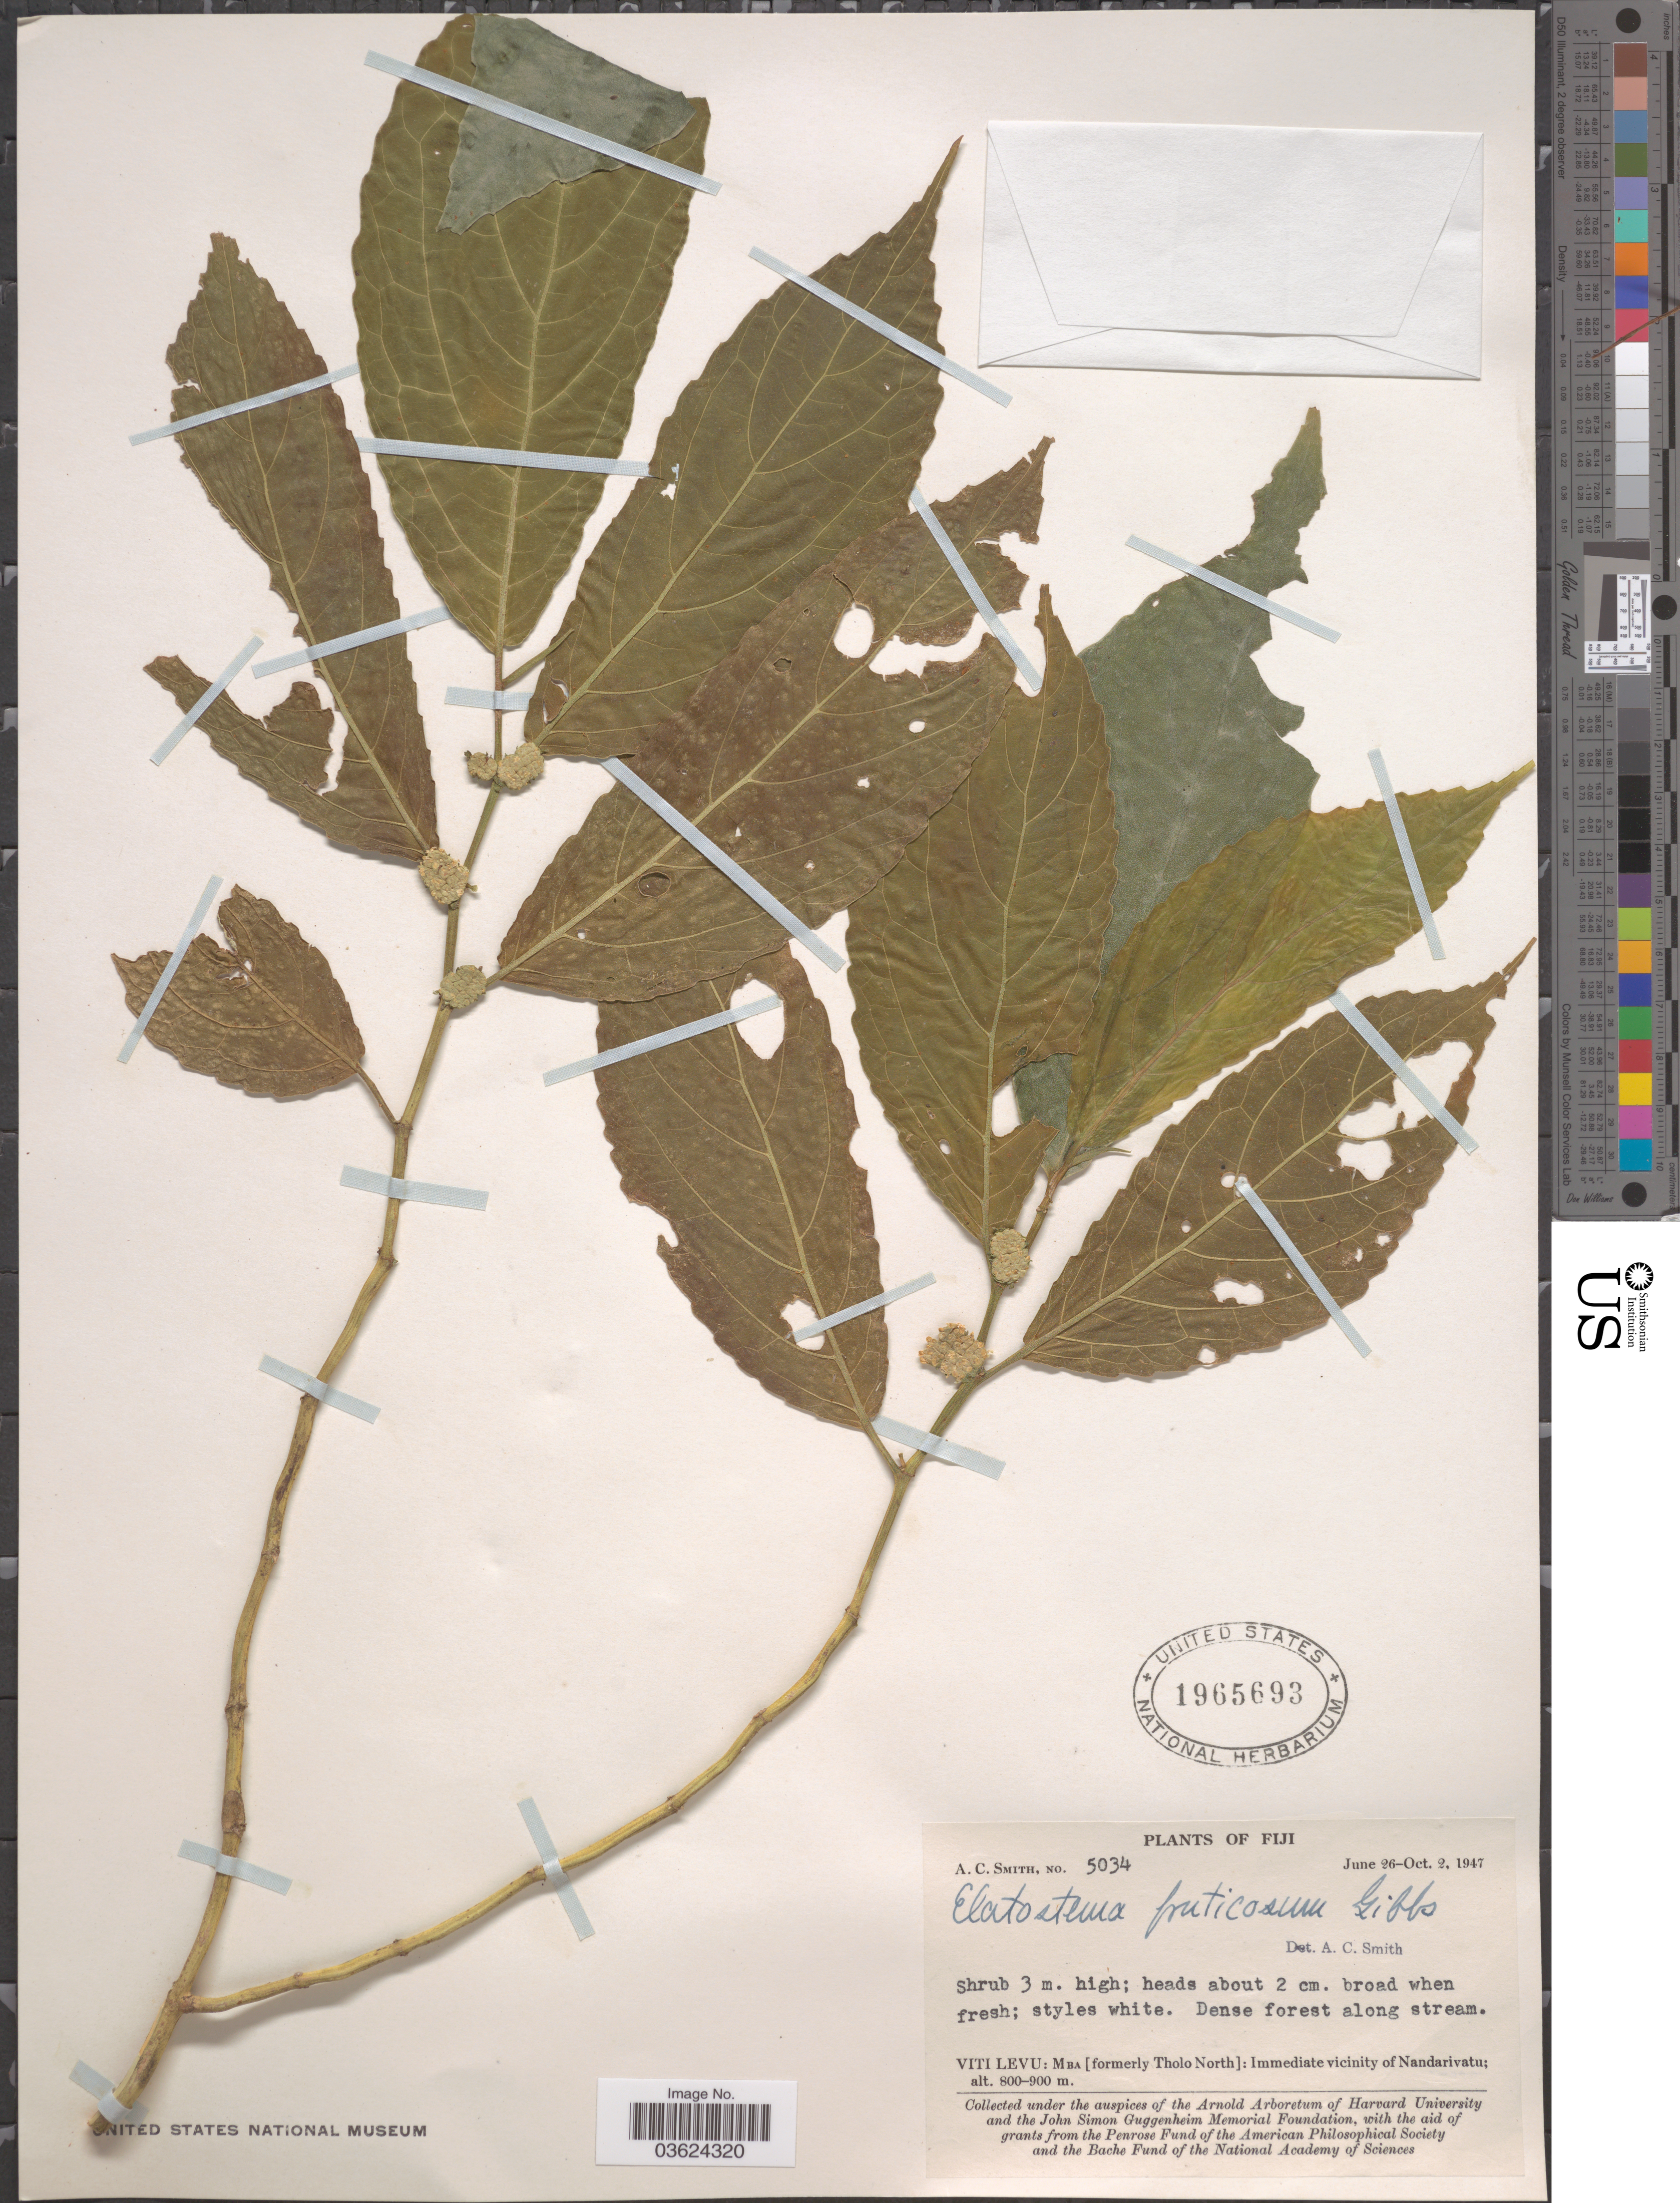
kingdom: Plantae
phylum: Tracheophyta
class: Magnoliopsida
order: Rosales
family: Urticaceae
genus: Elatostema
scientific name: Elatostema fruticosum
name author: Gibbs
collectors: A. C. Smith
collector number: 5034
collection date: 1947-06-26/1947-10-02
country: Fiji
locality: Viti Levu: Mba [formerly Tholo North]: Immediate vicinity of Nandarivatu.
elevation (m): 800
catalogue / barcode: US 1965693